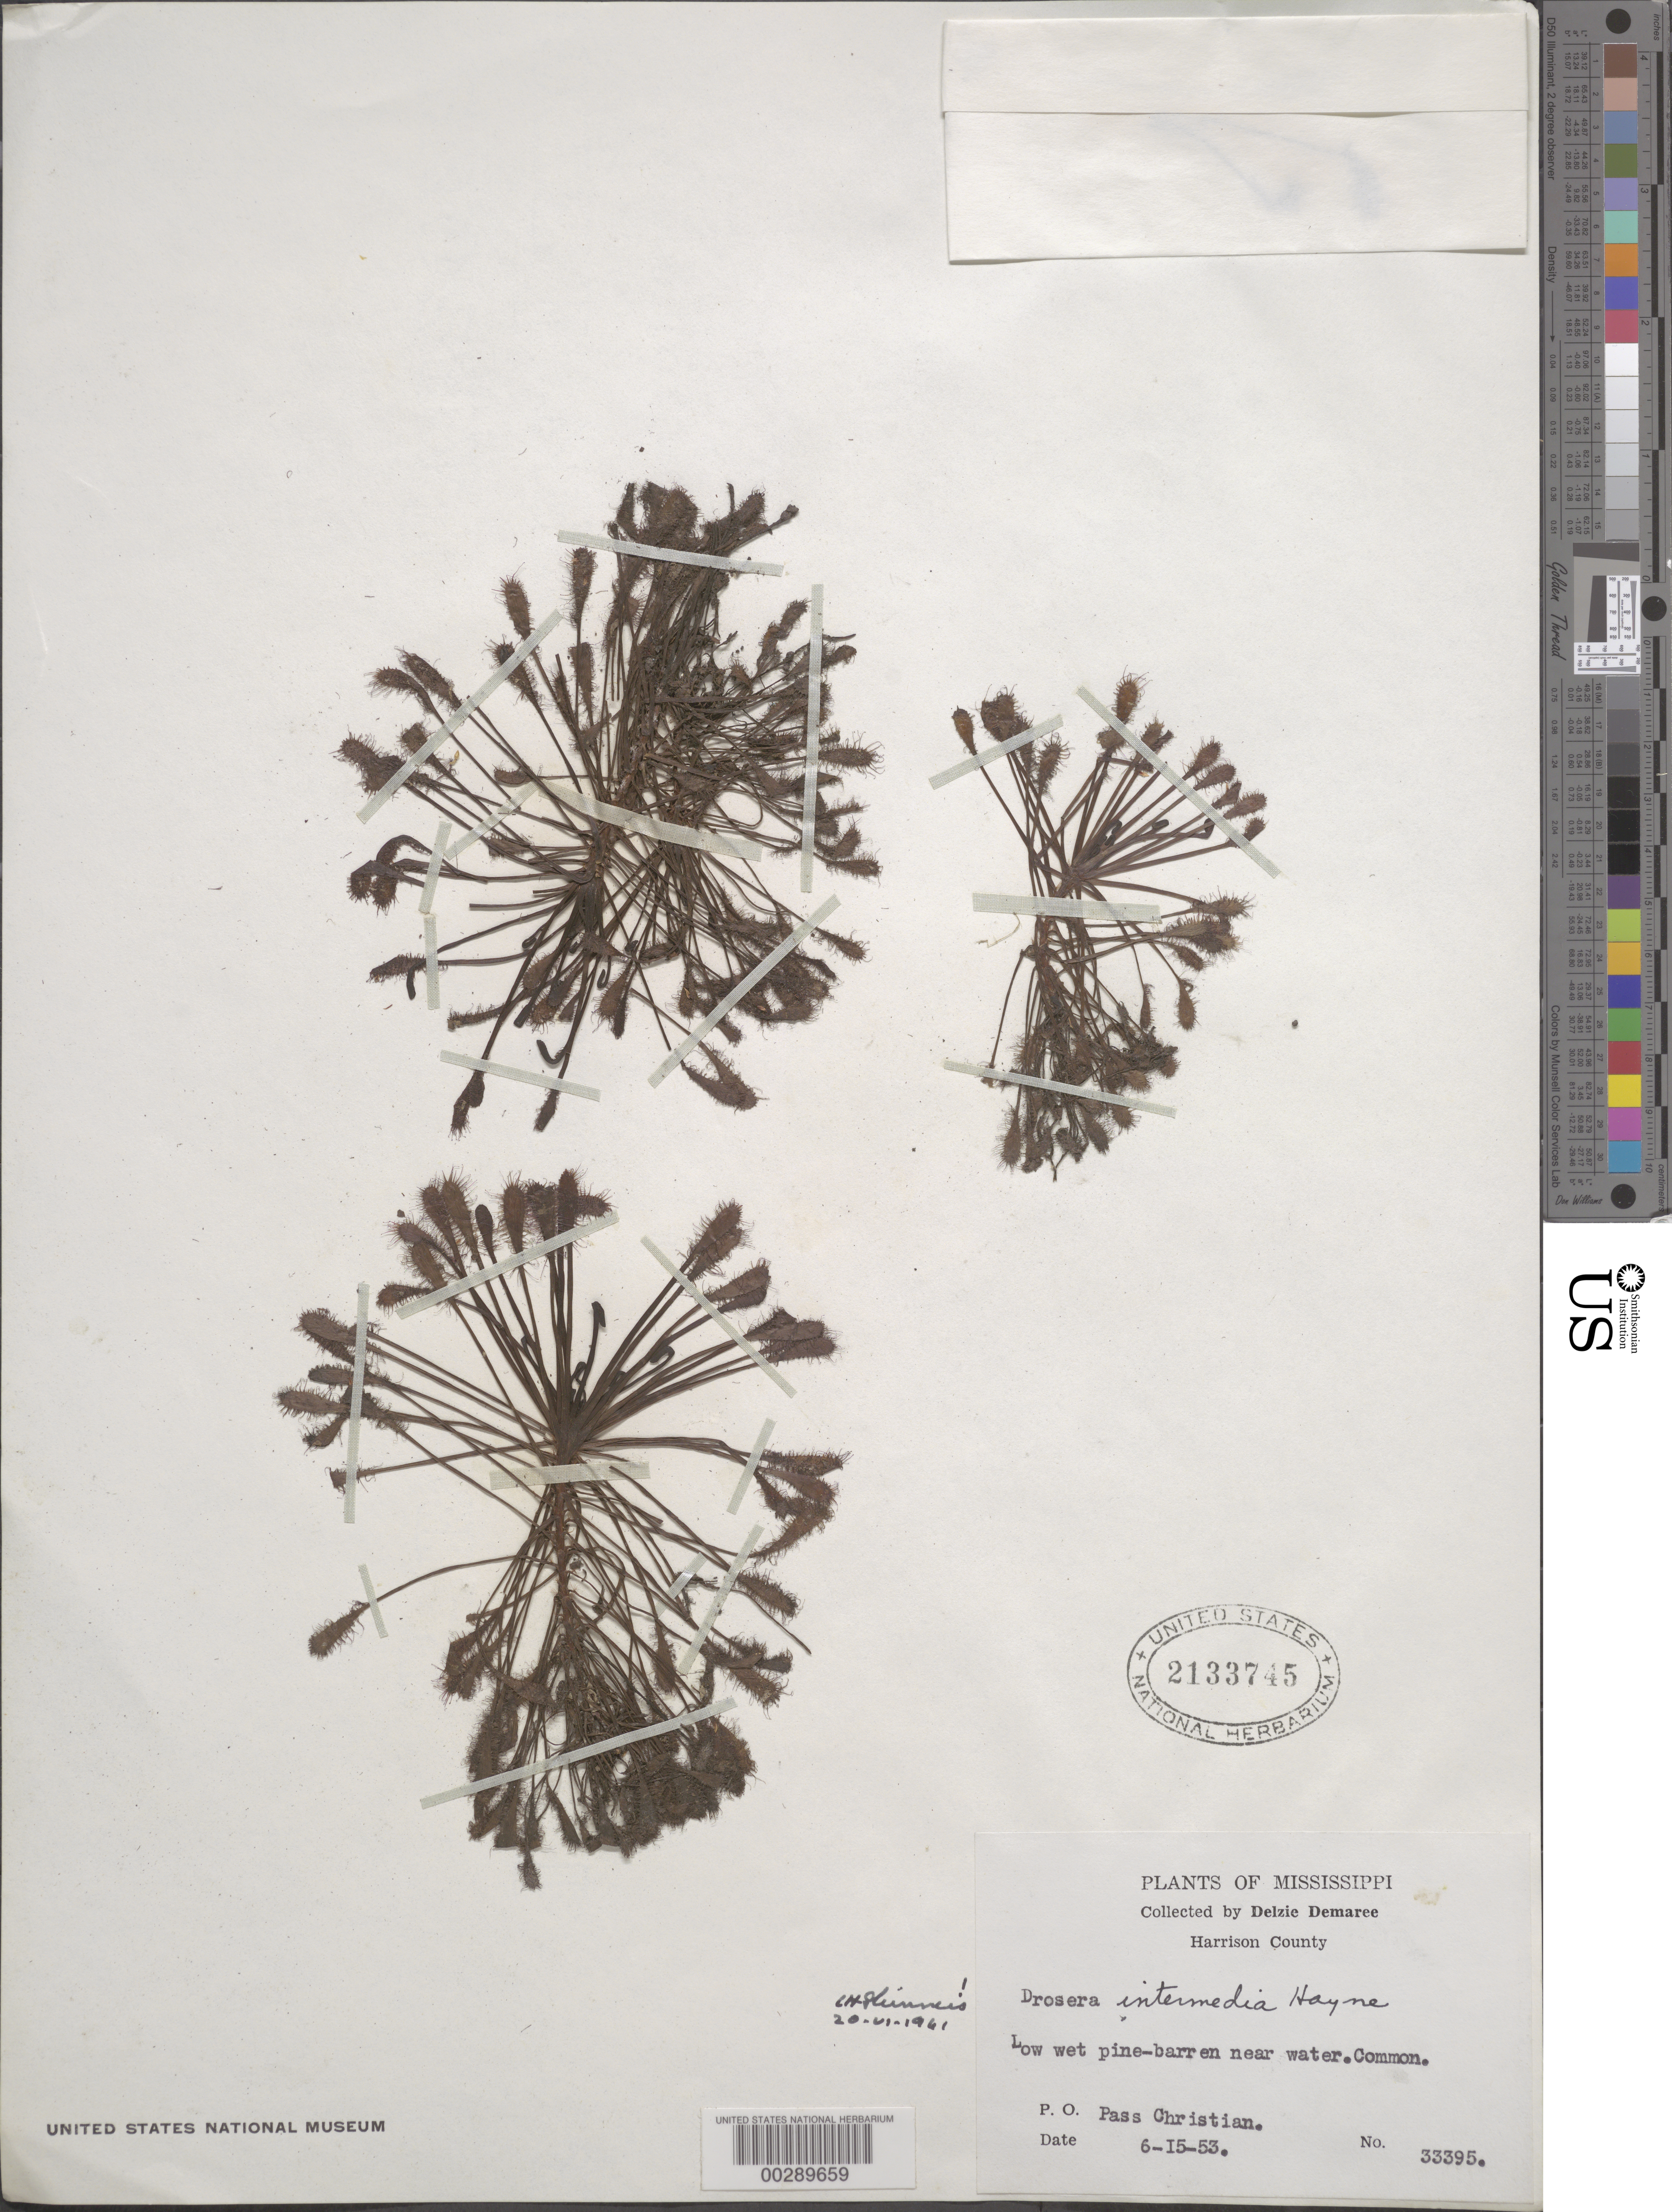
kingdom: Plantae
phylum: Tracheophyta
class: Magnoliopsida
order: Caryophyllales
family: Droseraceae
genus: Drosera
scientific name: Drosera intermedia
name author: Hayne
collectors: D. Demaree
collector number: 33395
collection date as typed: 15 Jun 1953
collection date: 1953-06-15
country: United States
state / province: Mississippi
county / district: Harrison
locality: Pass christian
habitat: Wet pine-barren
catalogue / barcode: US 2133745